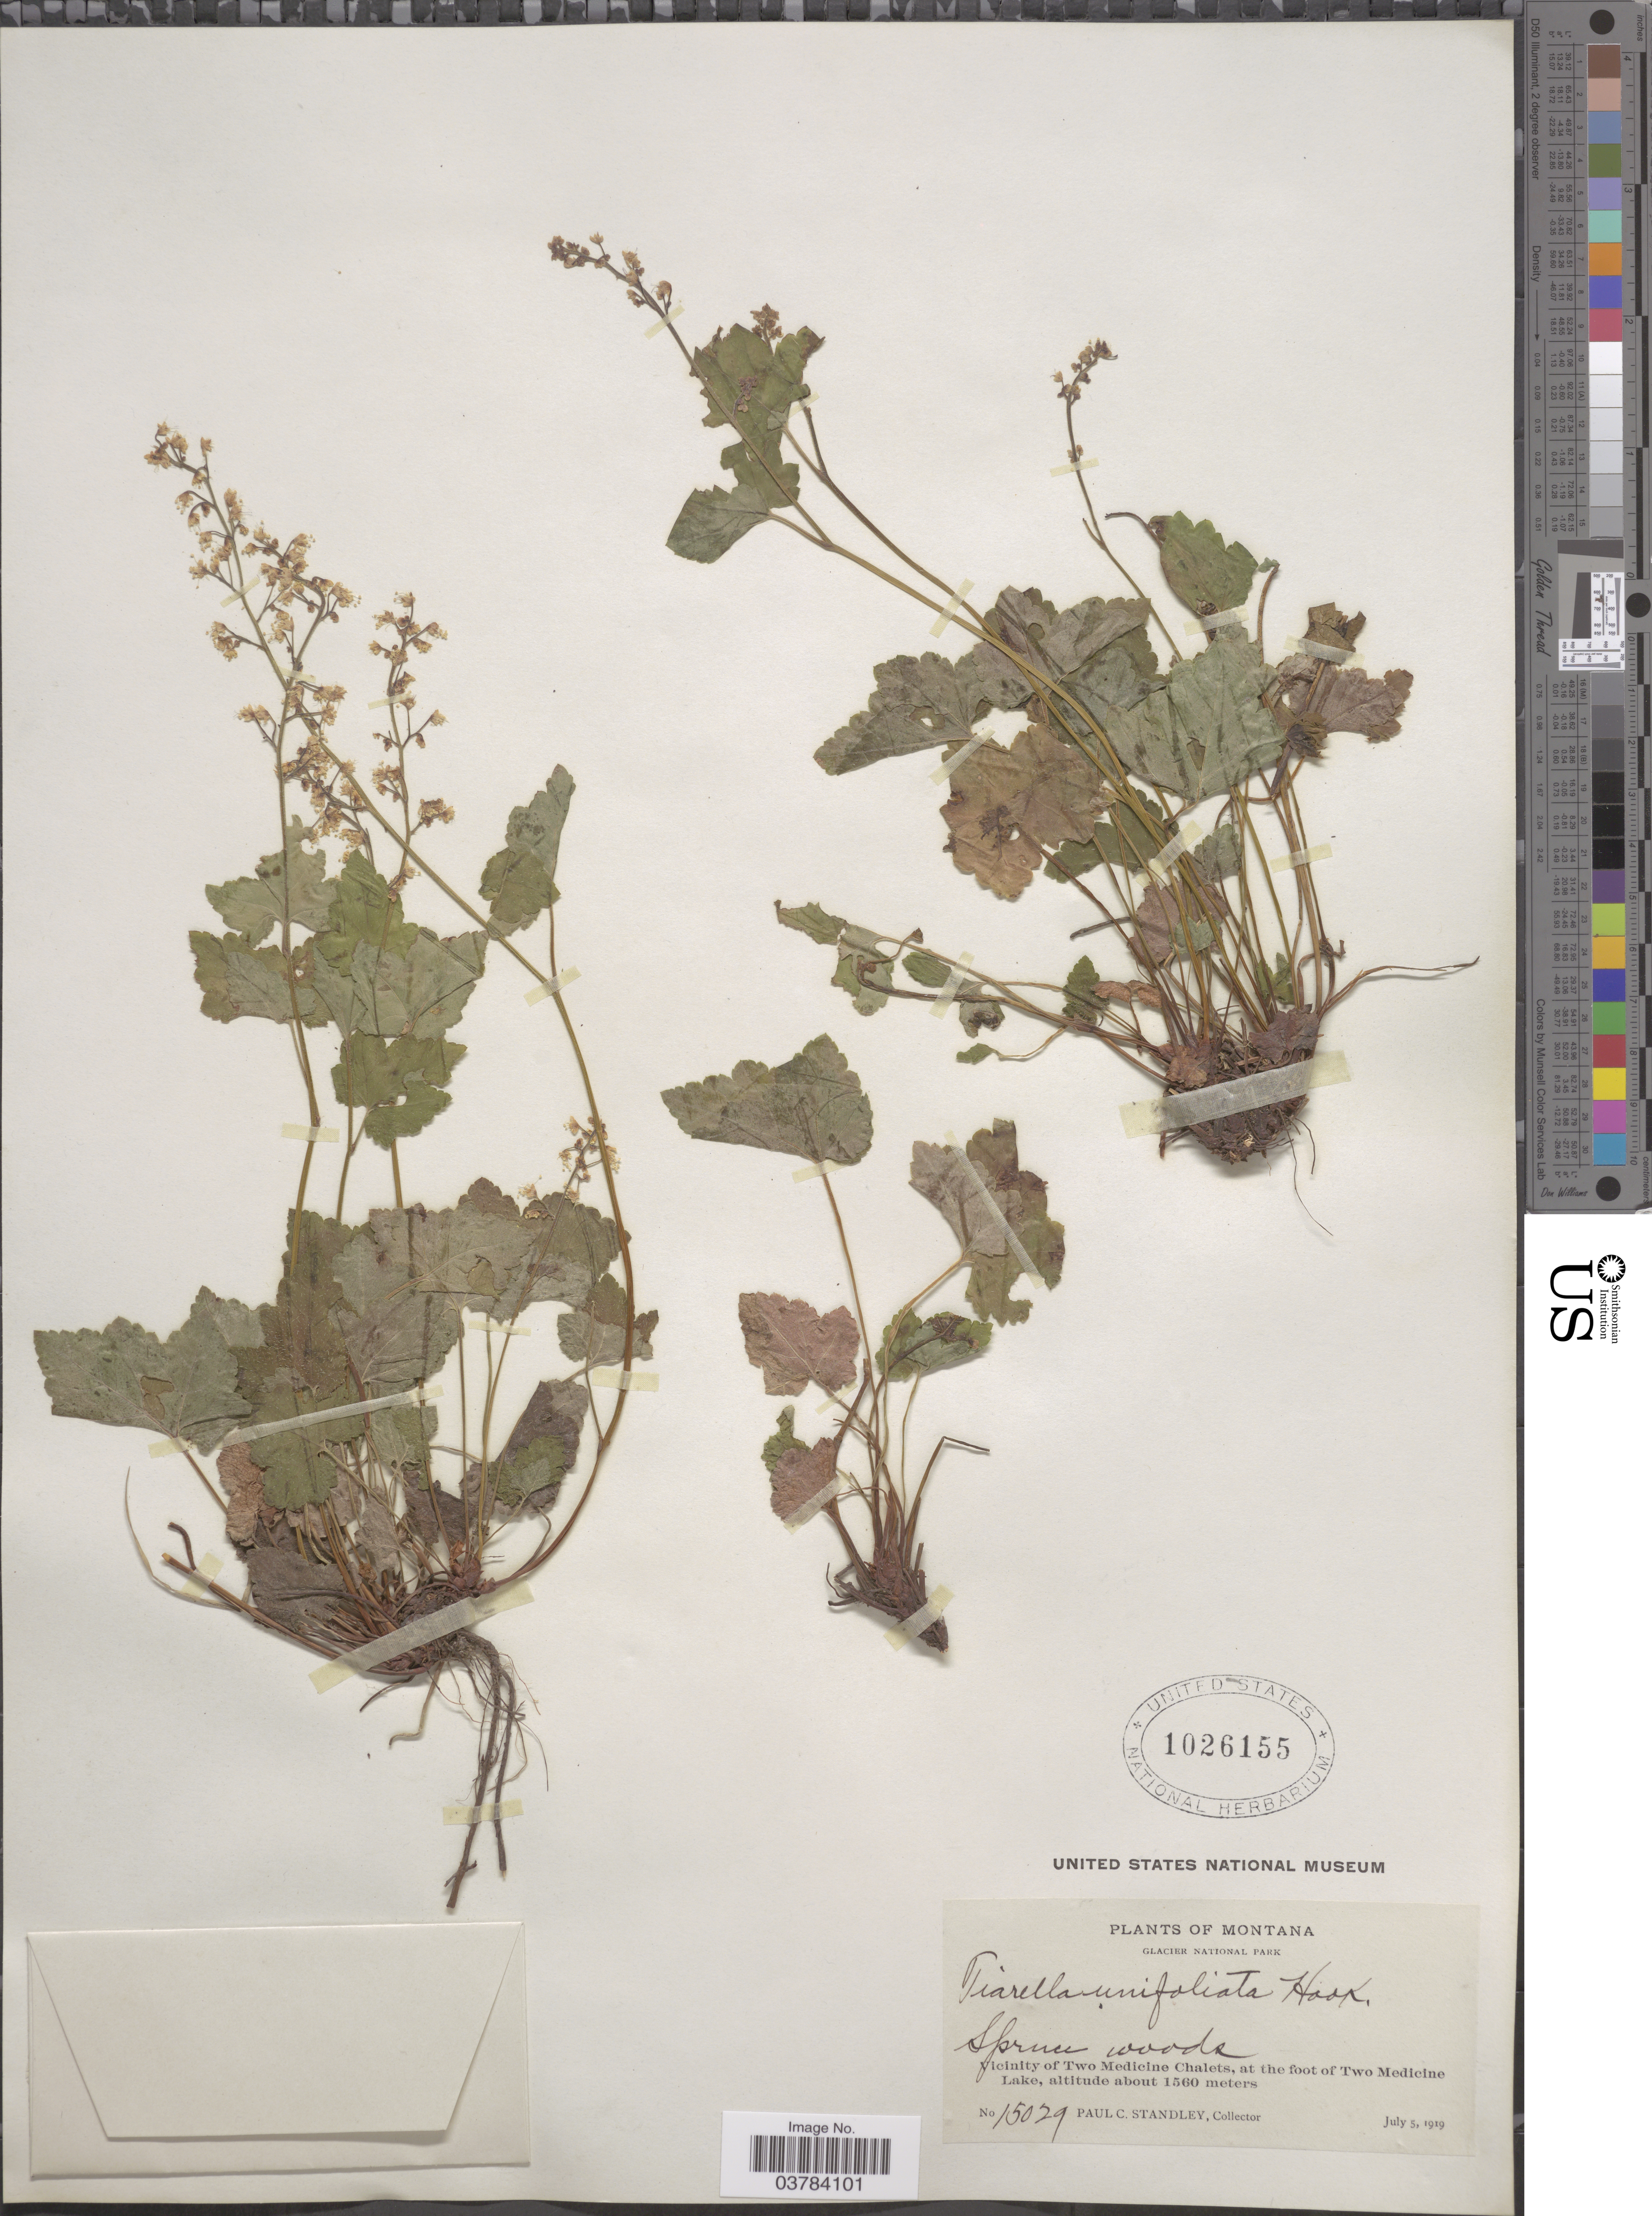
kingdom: Plantae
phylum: Tracheophyta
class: Magnoliopsida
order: Saxifragales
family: Saxifragaceae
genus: Tiarella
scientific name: Tiarella unifoliata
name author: Hook.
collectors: P. C. Standley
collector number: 15029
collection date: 1919-07-05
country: United States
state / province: Montana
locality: Glacier National Park. Vicinity of Two Medicine Chalets, at the foot of Two Medicine Lake.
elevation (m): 1560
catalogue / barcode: US 1026155